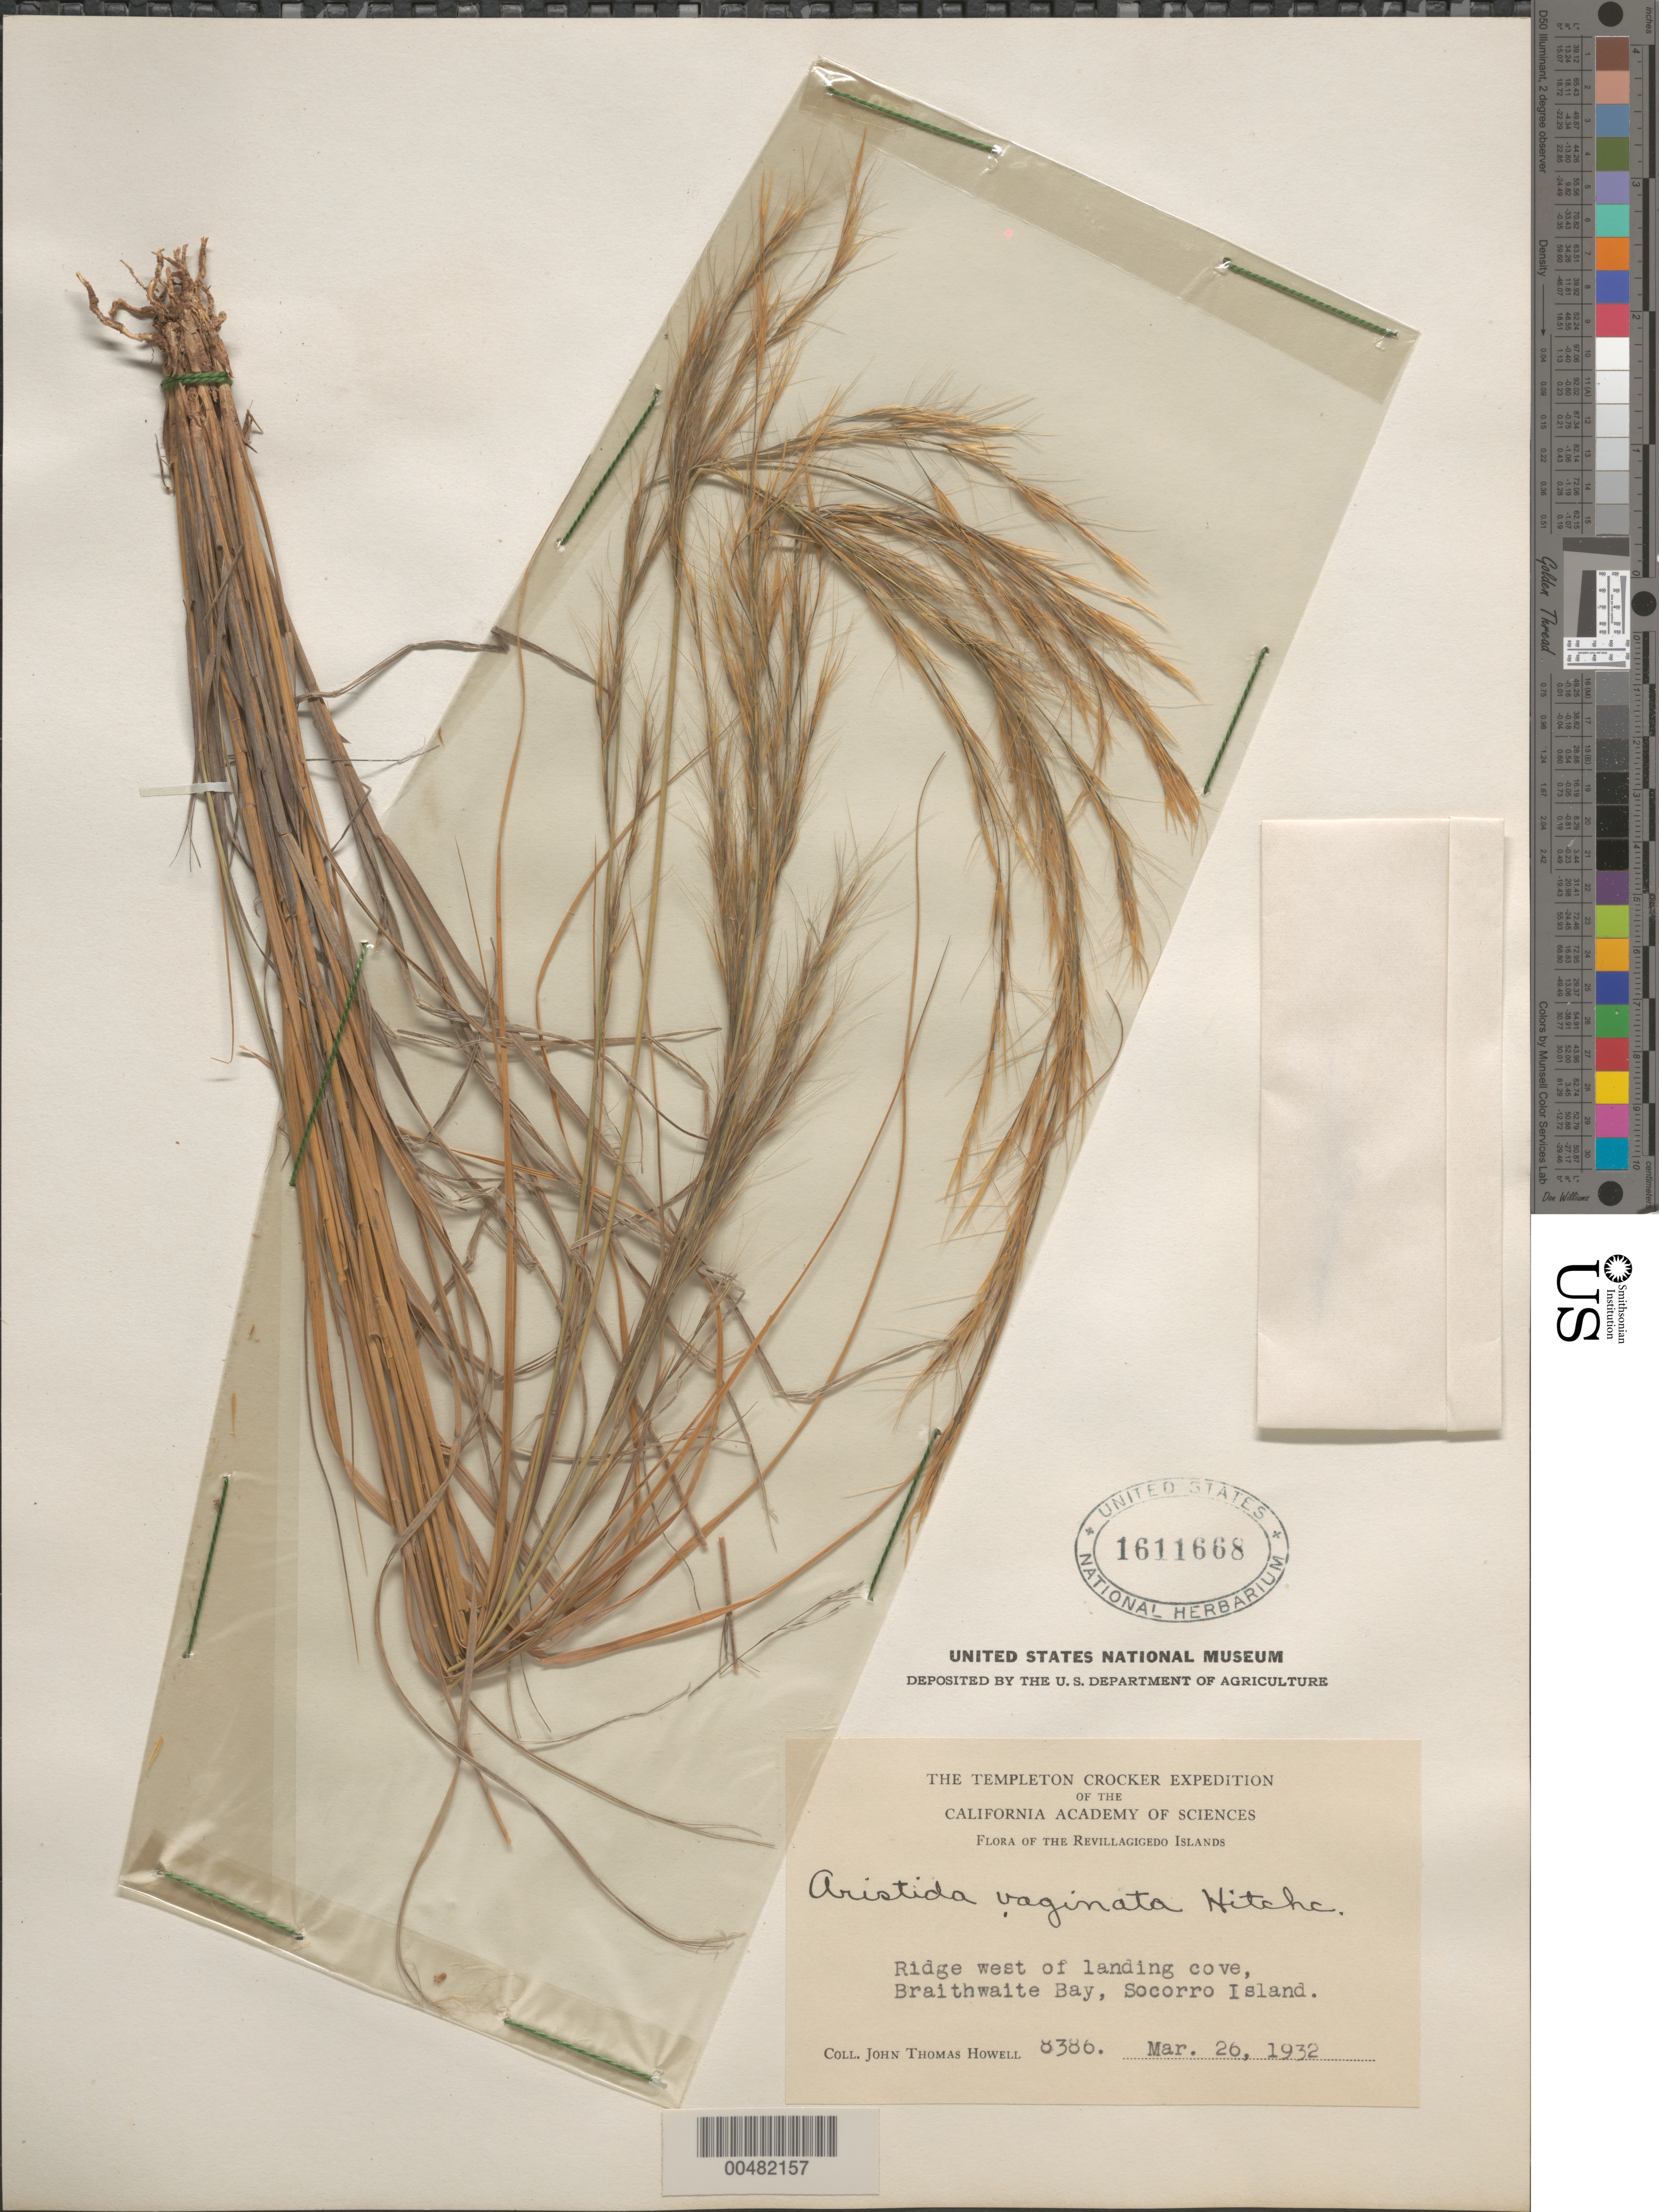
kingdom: Plantae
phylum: Tracheophyta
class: Liliopsida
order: Poales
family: Poaceae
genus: Aristida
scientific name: Aristida vaginata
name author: Hitchc.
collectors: J. T. Howell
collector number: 8386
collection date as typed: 26 Mar 1932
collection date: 1932-03-26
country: Mexico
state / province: Colima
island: Socorro Island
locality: Ridge W of Landing Cove, Braithwaite Bay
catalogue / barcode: US 1611668